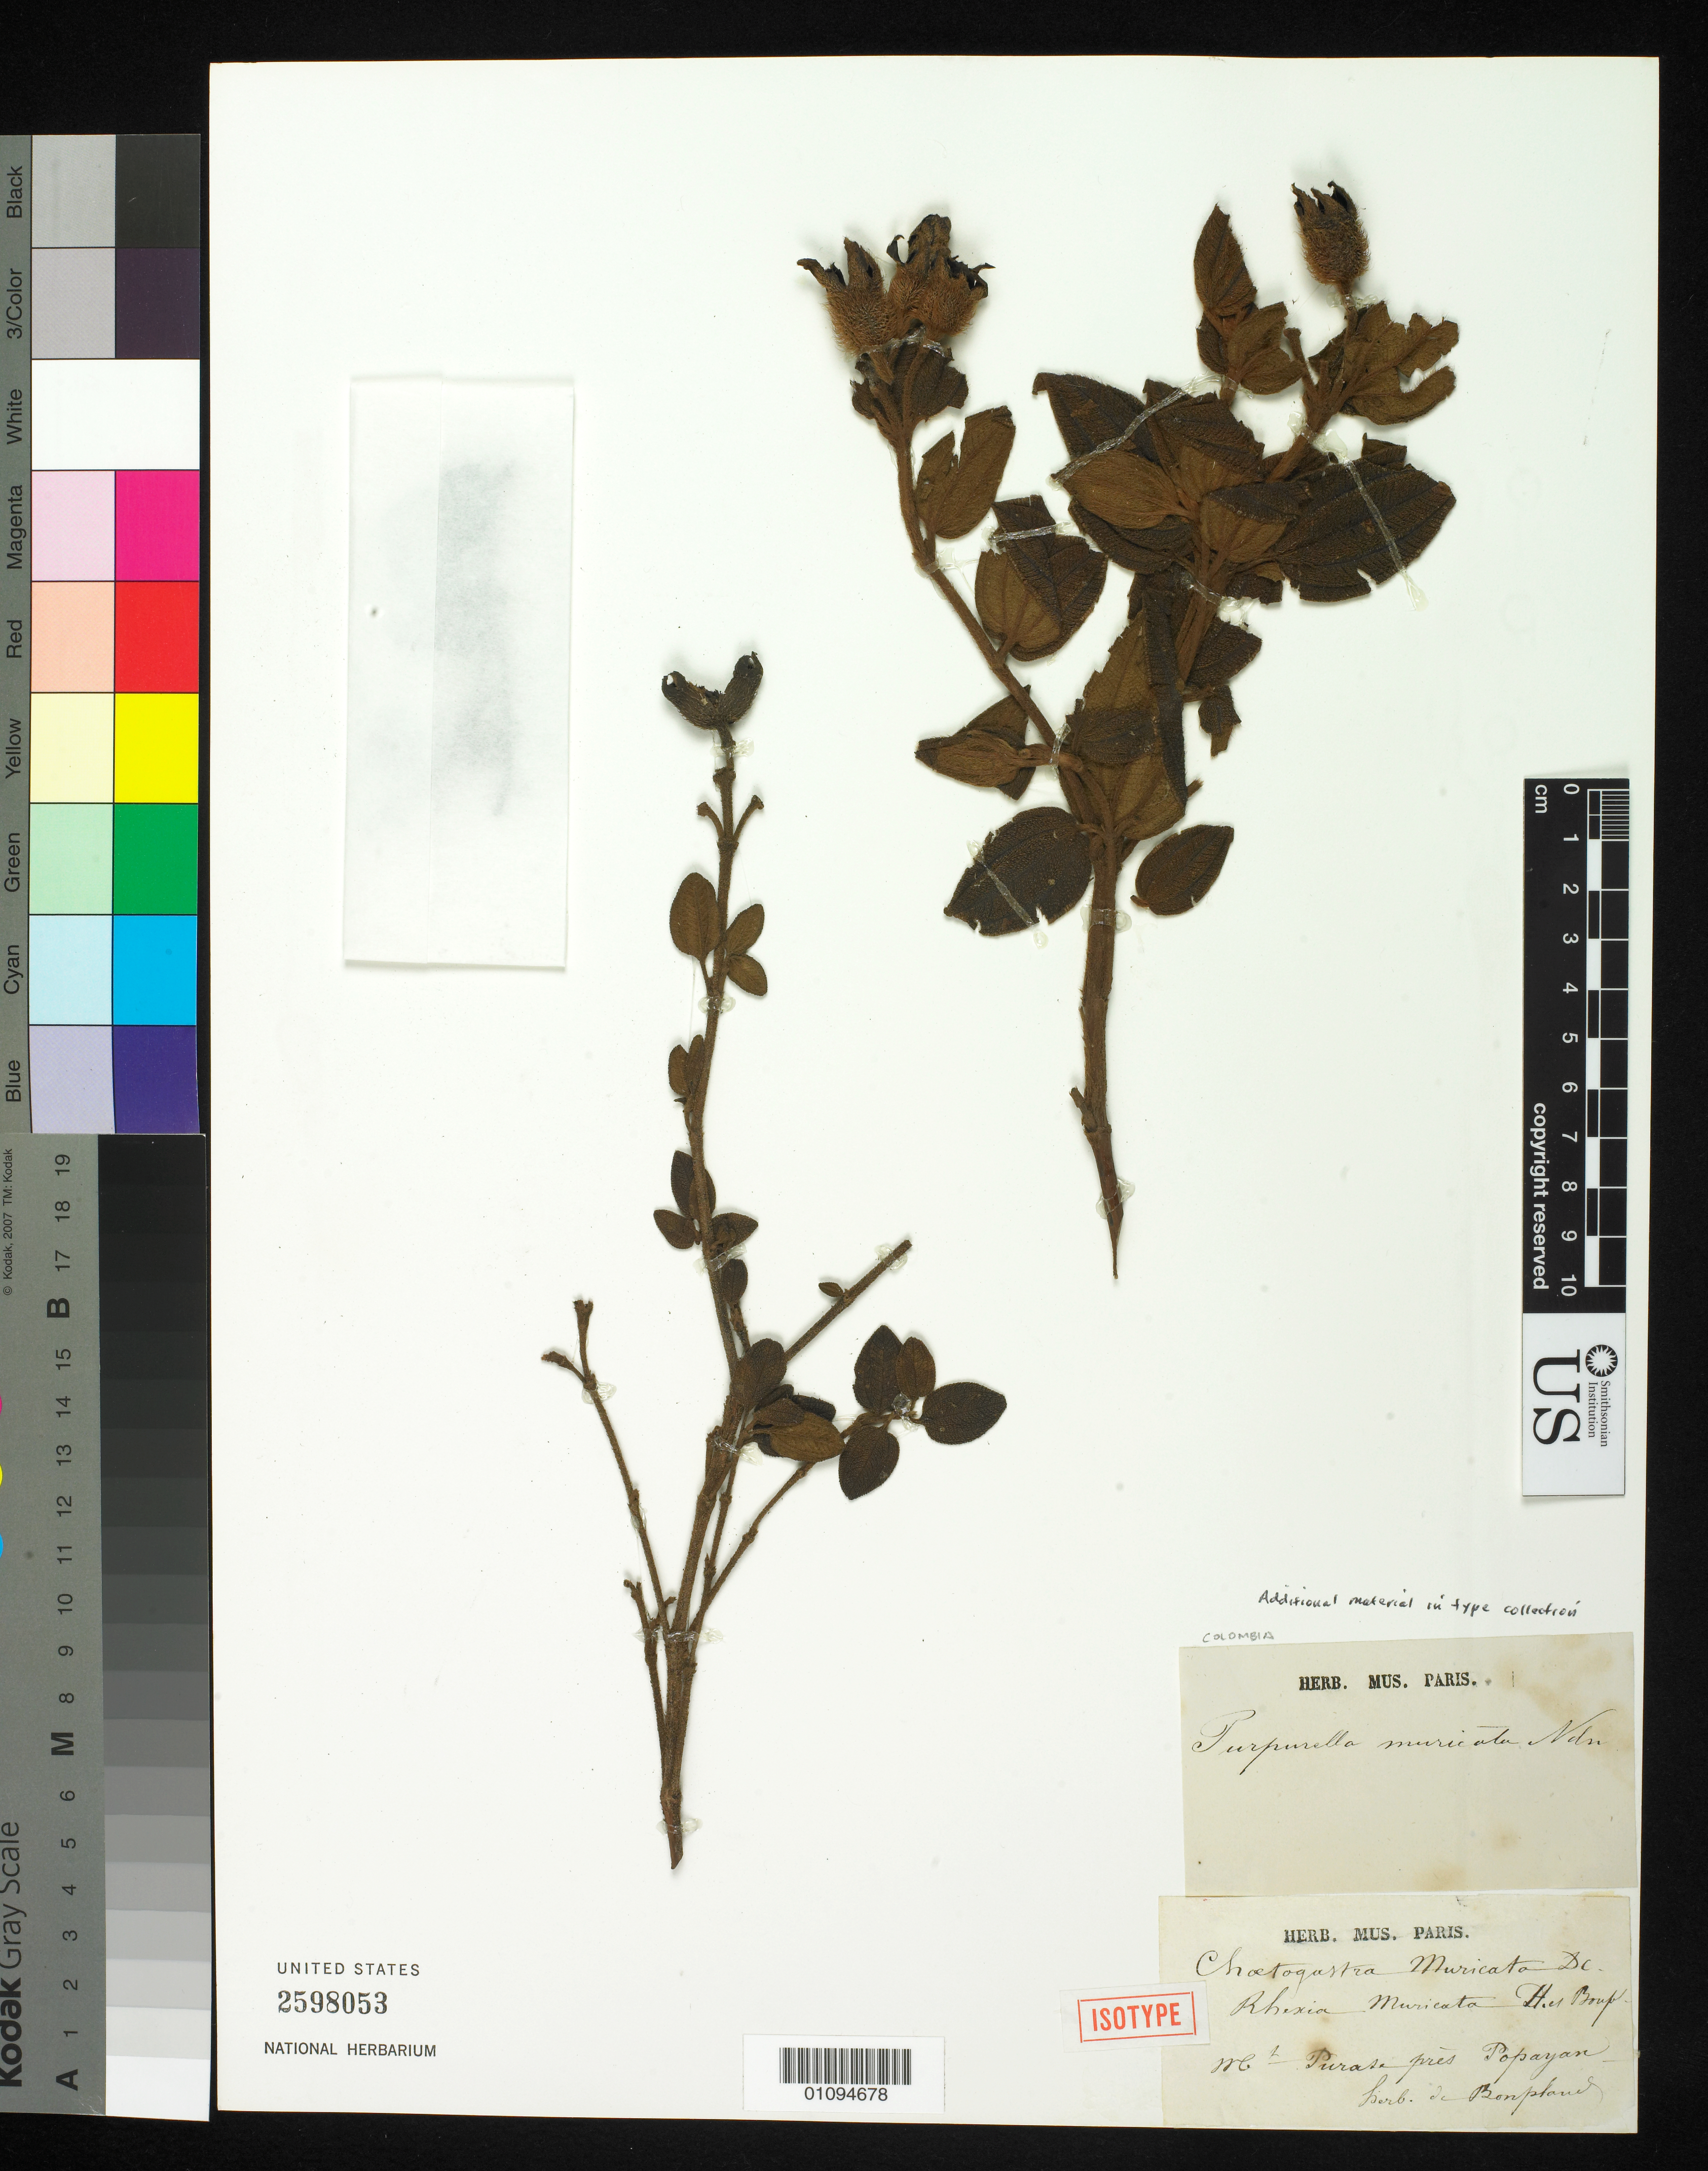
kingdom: Plantae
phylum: Tracheophyta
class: Magnoliopsida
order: Myrtales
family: Melastomataceae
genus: Rhexia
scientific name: Rhexia muricata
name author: Bonpl.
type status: Type Collection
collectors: A. J. A. Bonpland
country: Colombia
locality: Purase pres Popayan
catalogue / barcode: US 2598053